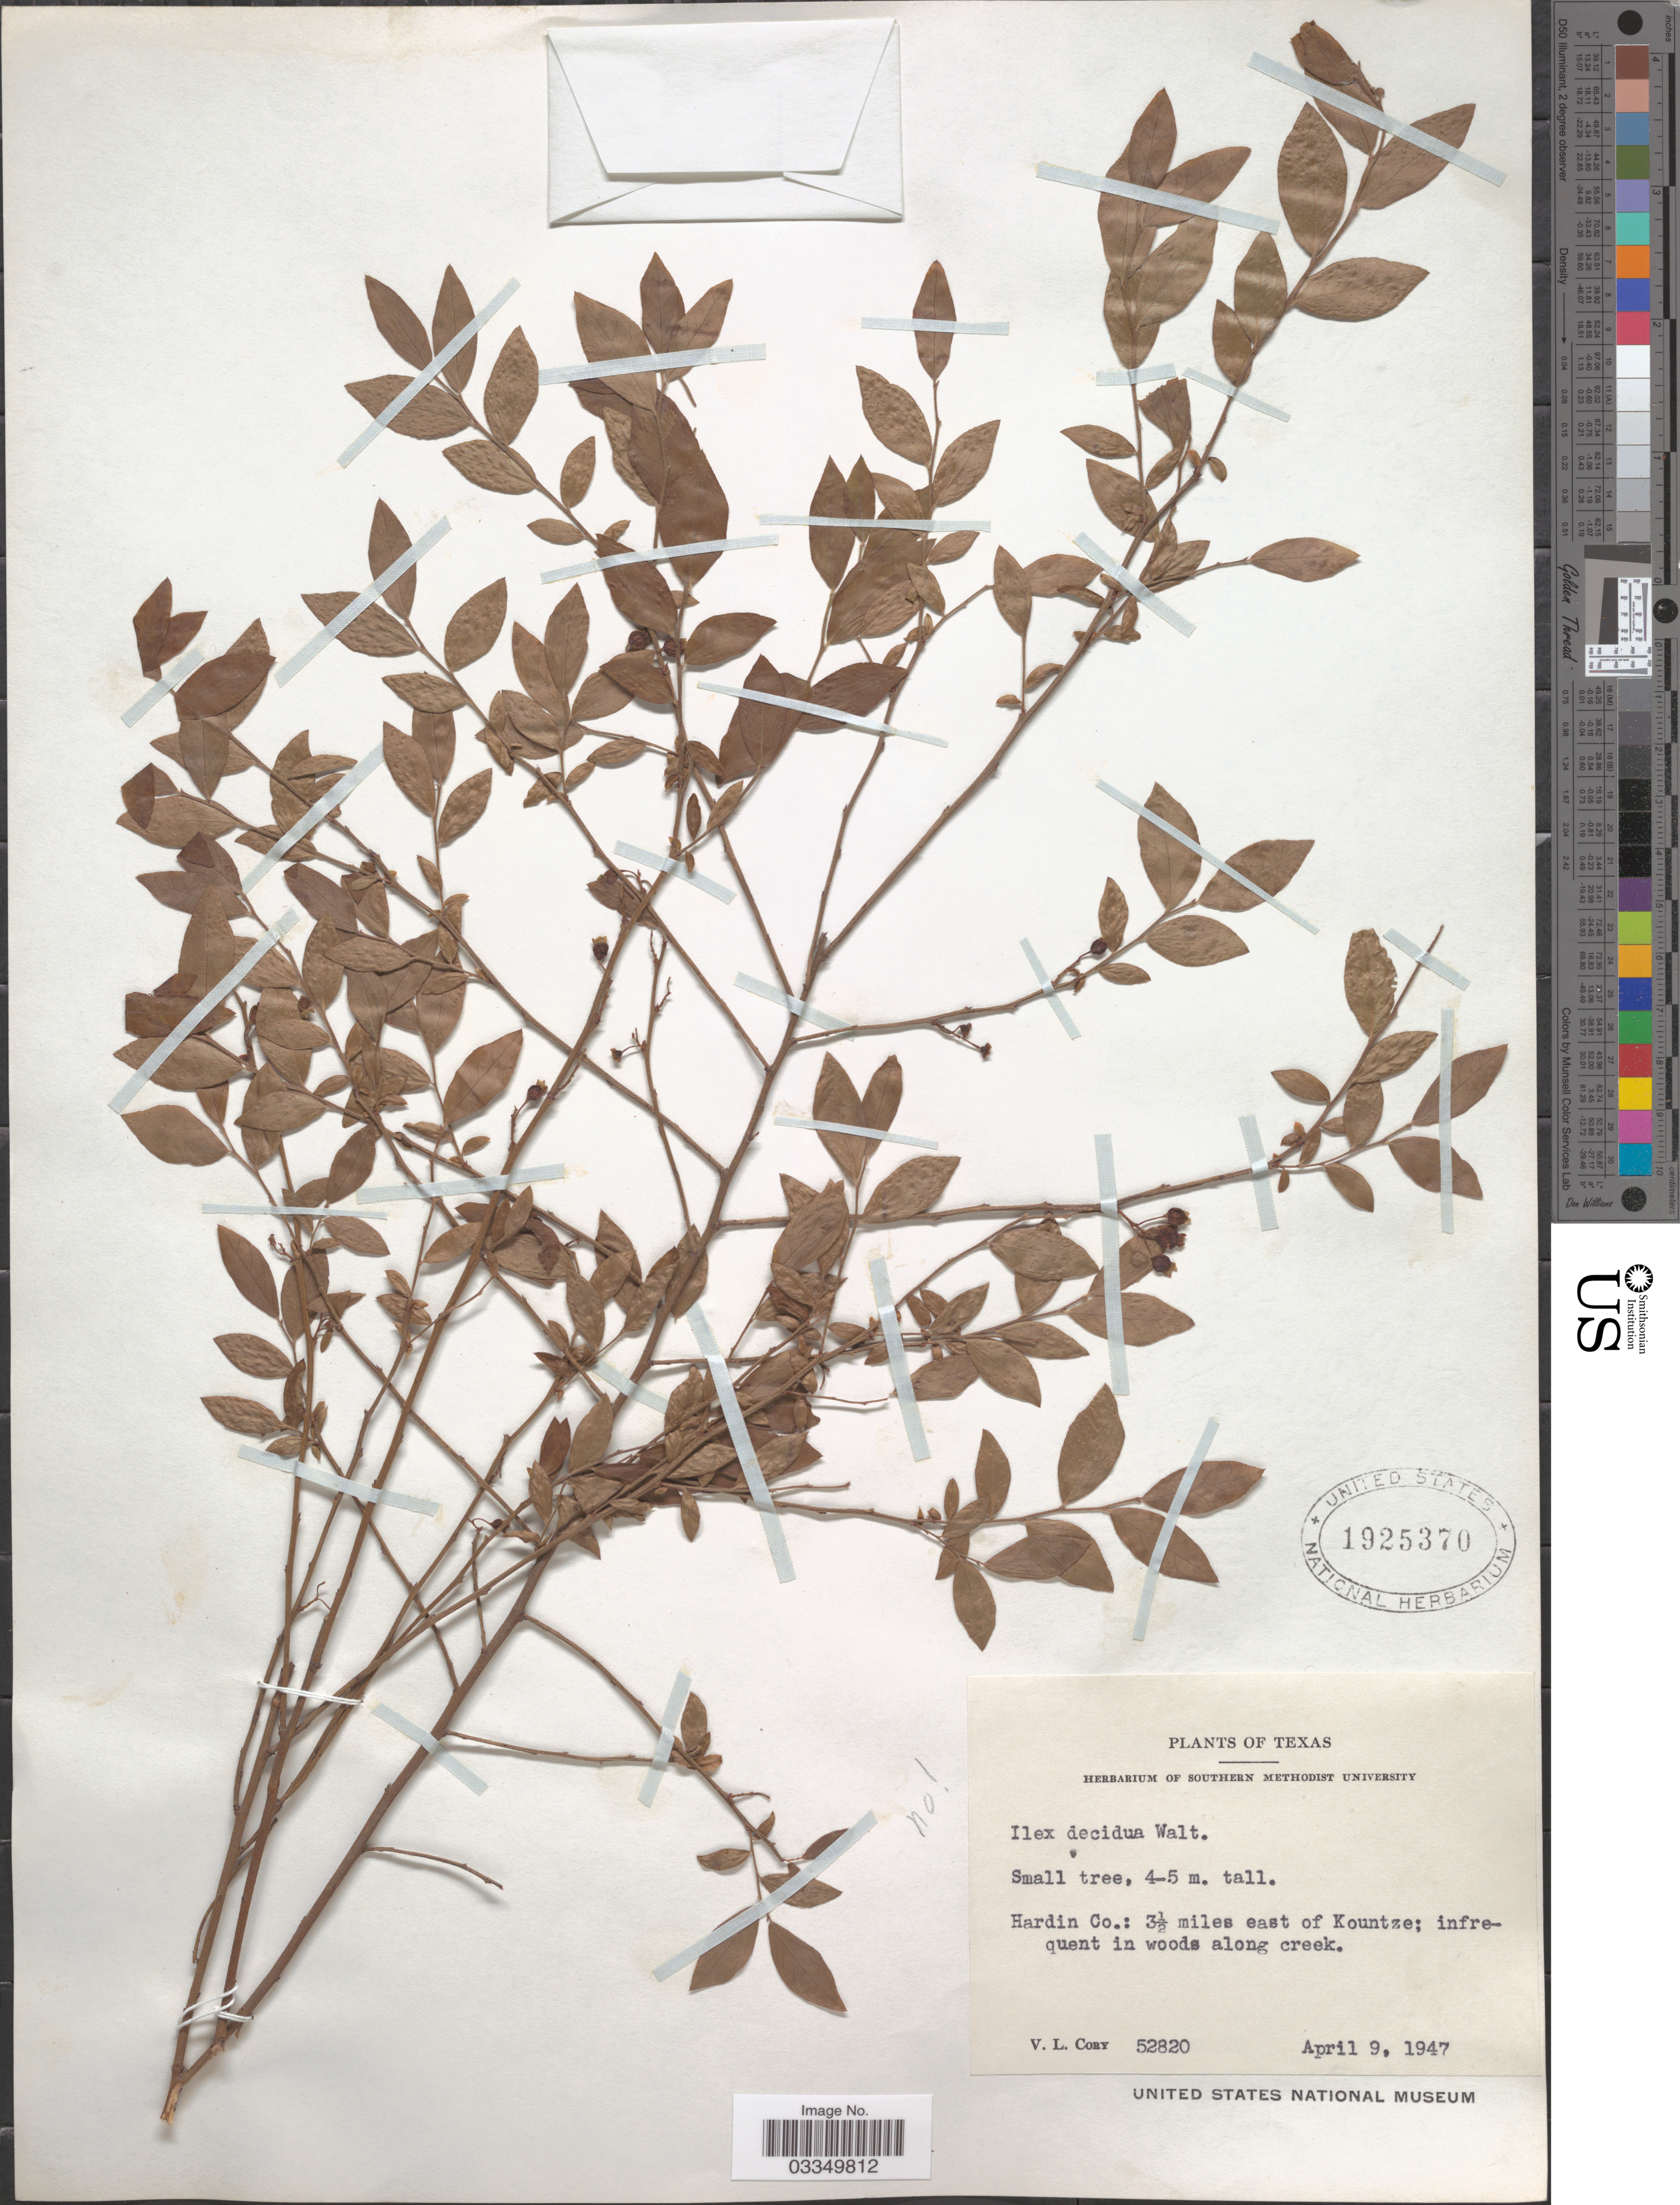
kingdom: Plantae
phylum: Tracheophyta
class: Magnoliopsida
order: Aquifoliales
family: Aquifoliaceae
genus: Ilex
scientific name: Ilex decidua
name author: Walter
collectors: V. Cory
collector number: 52820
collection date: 1947-04-09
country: United States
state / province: Texas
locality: Hardin Co.: 3½ miles east of Kountze.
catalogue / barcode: US 1925370